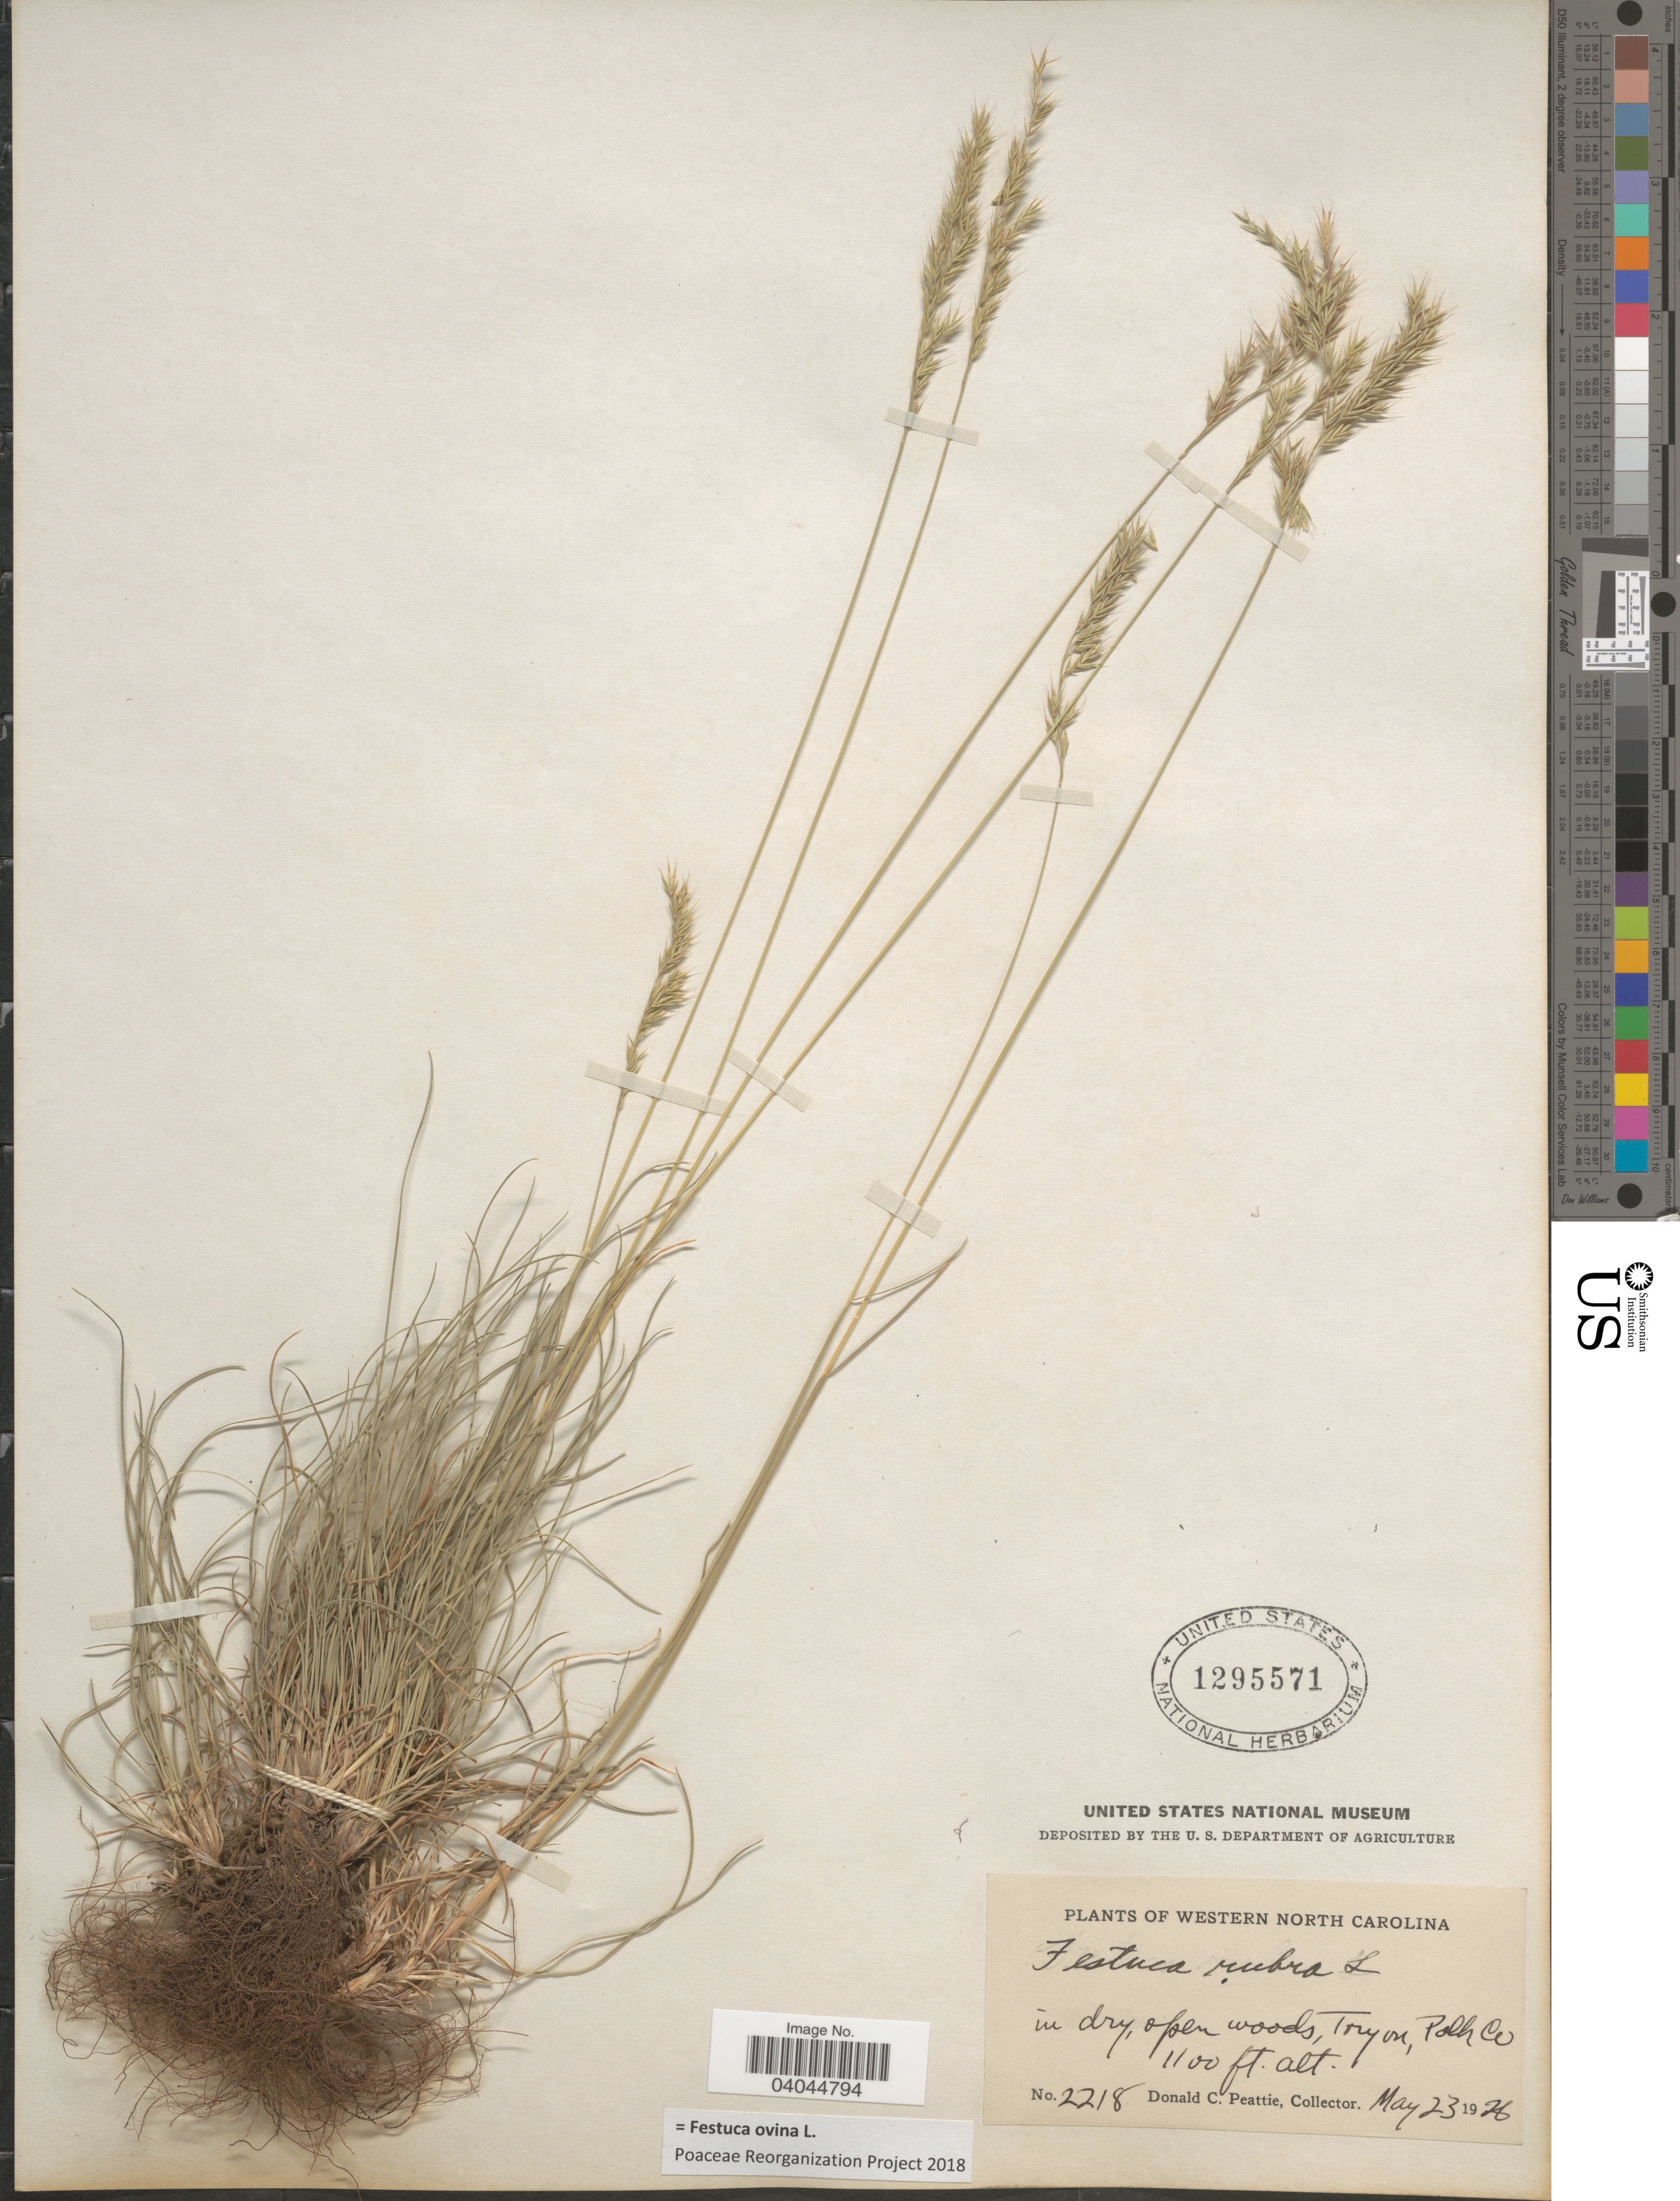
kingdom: Plantae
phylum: Tracheophyta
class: Liliopsida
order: Poales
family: Poaceae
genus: Festuca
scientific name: Festuca ovina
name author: L.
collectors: D. Peattie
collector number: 2218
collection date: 1926-05-23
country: United States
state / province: North Carolina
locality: Western North Carolina. In dry, open woods, Tryon, Polk Co.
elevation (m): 335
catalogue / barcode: US 1295571